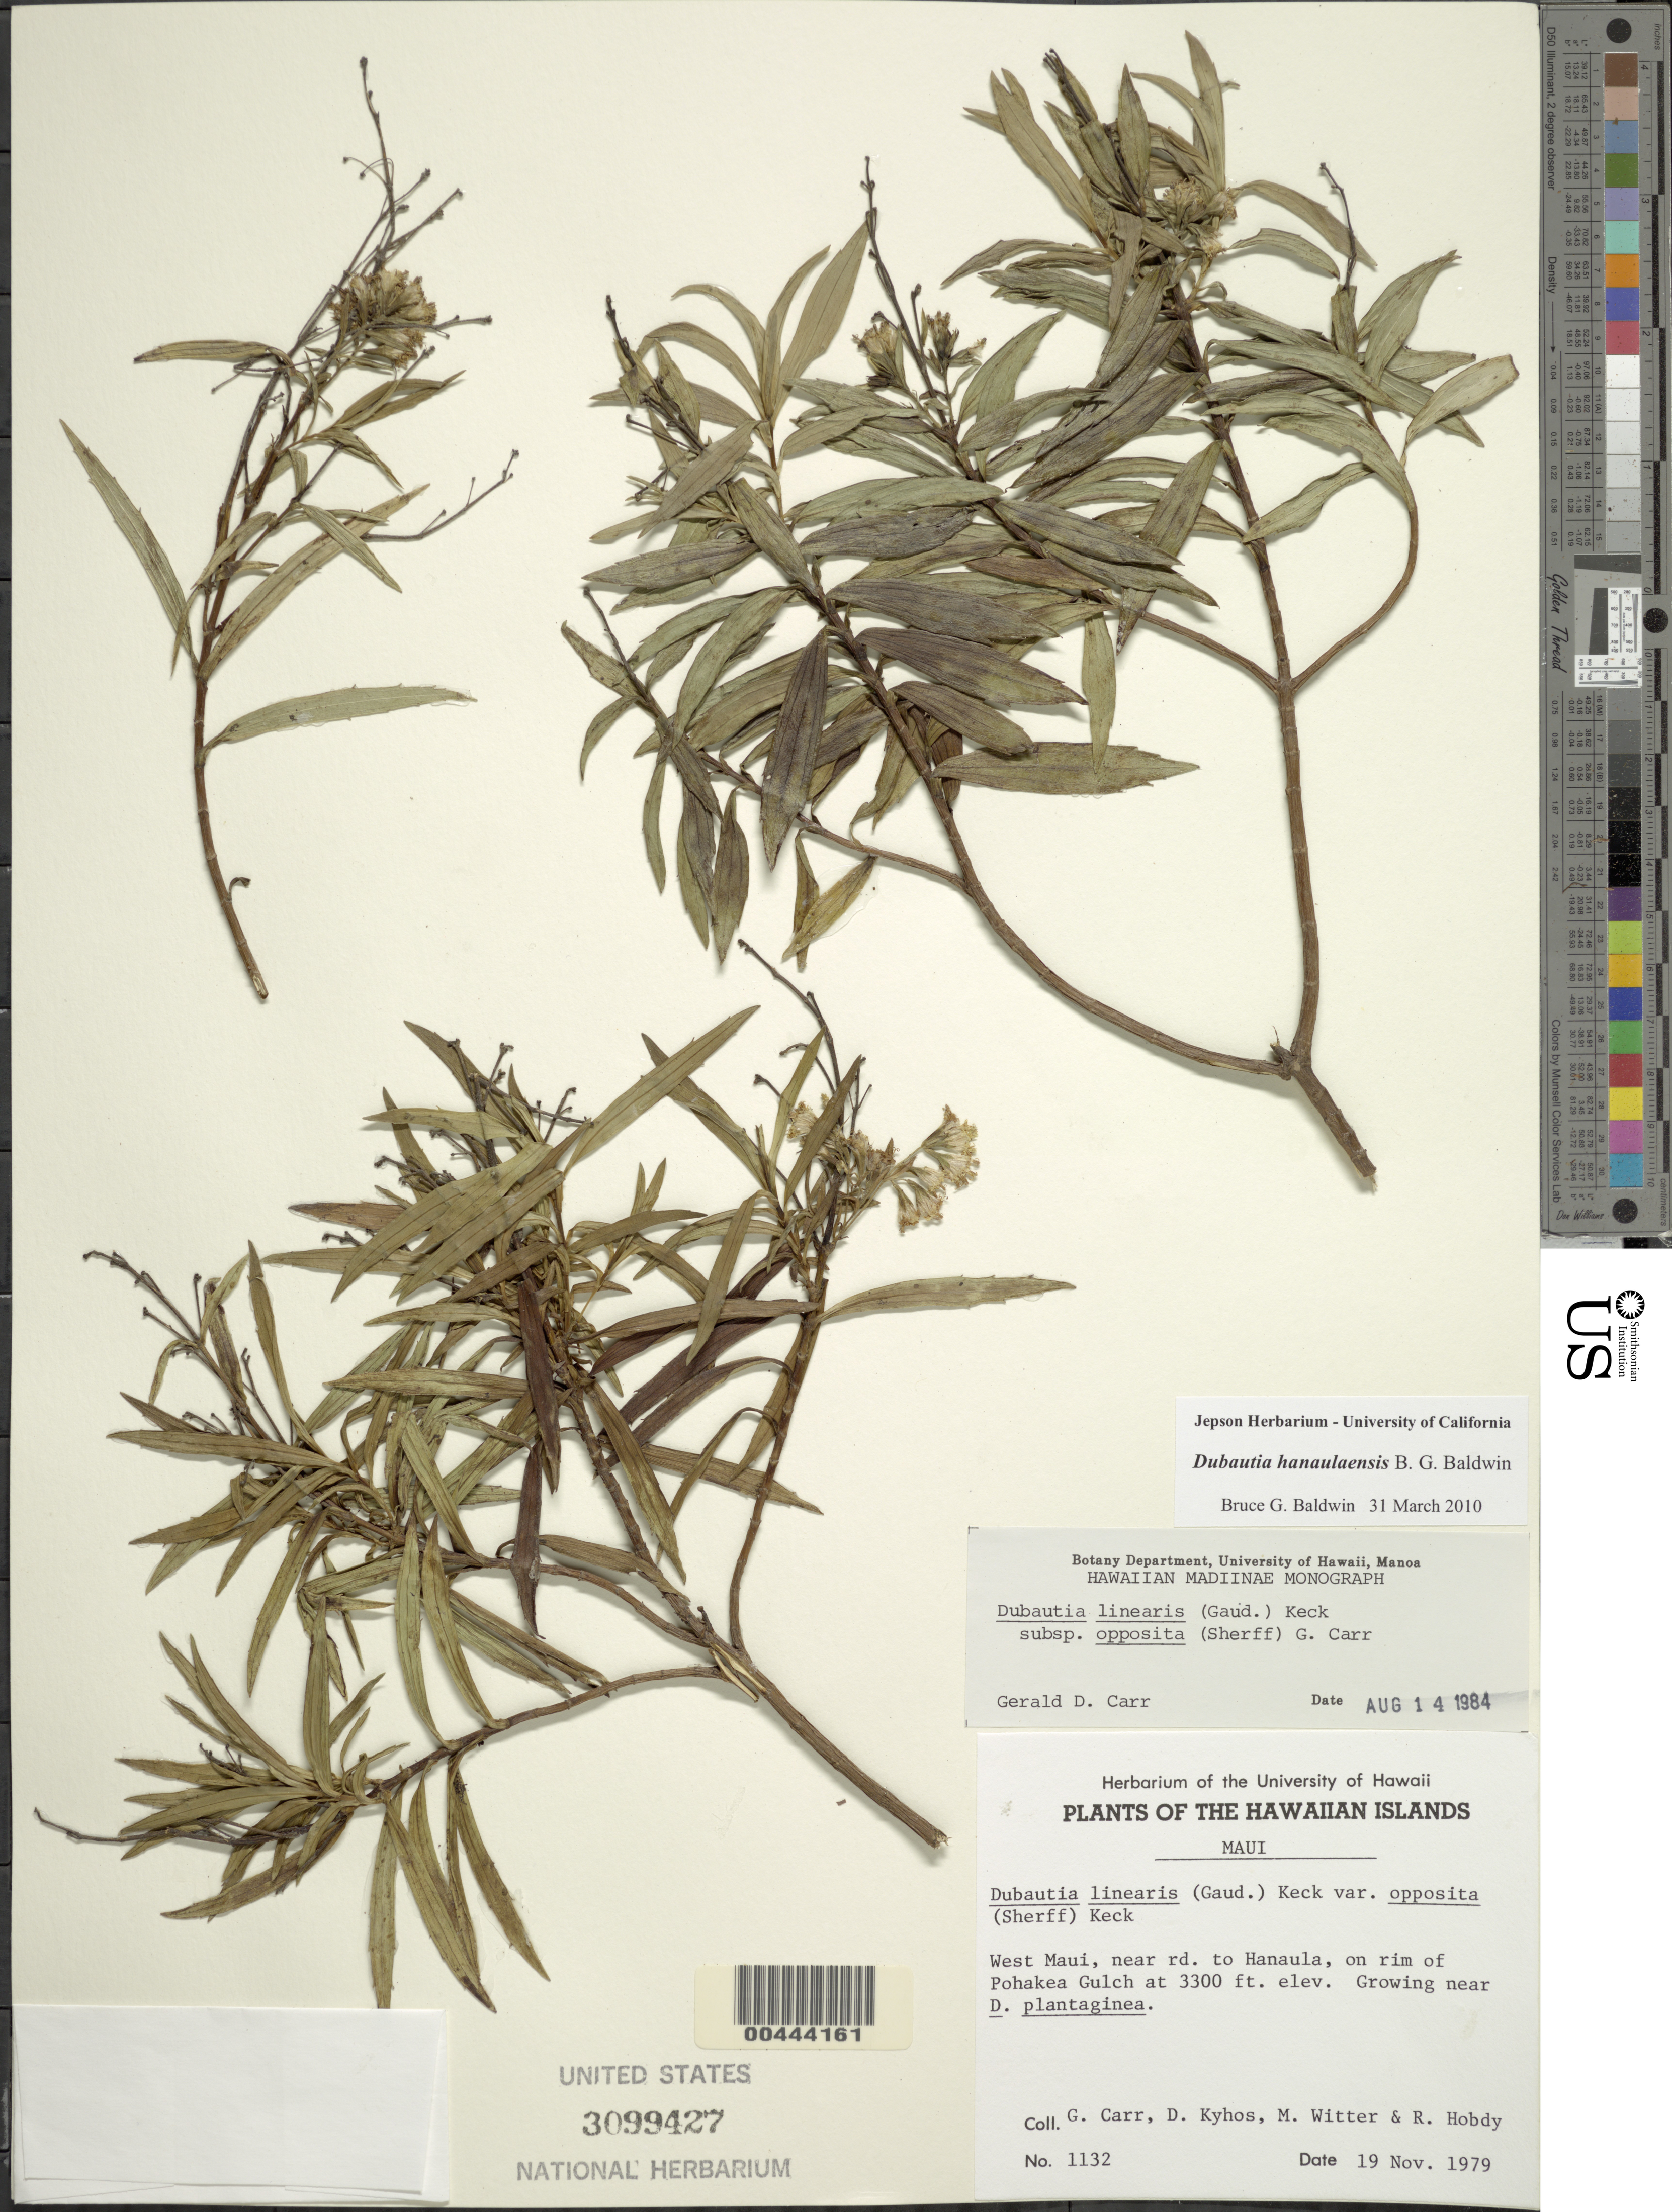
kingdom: Plantae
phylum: Tracheophyta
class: Magnoliopsida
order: Asterales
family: Asteraceae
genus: Dubautia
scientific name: Dubautia hanaulaensis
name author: B.G. Baldwin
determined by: Baldwin, B. G.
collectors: G. D. Carr, D. W. Kyhos, M. Witter & R. Hobdy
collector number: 1132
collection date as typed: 19 Nov 1979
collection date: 1979-11-19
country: United States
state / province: Hawaii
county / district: Maui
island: Maui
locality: W Maui, near road to Hanaula, on rim of Pohakea Gulch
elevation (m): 1006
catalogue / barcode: US 3099427